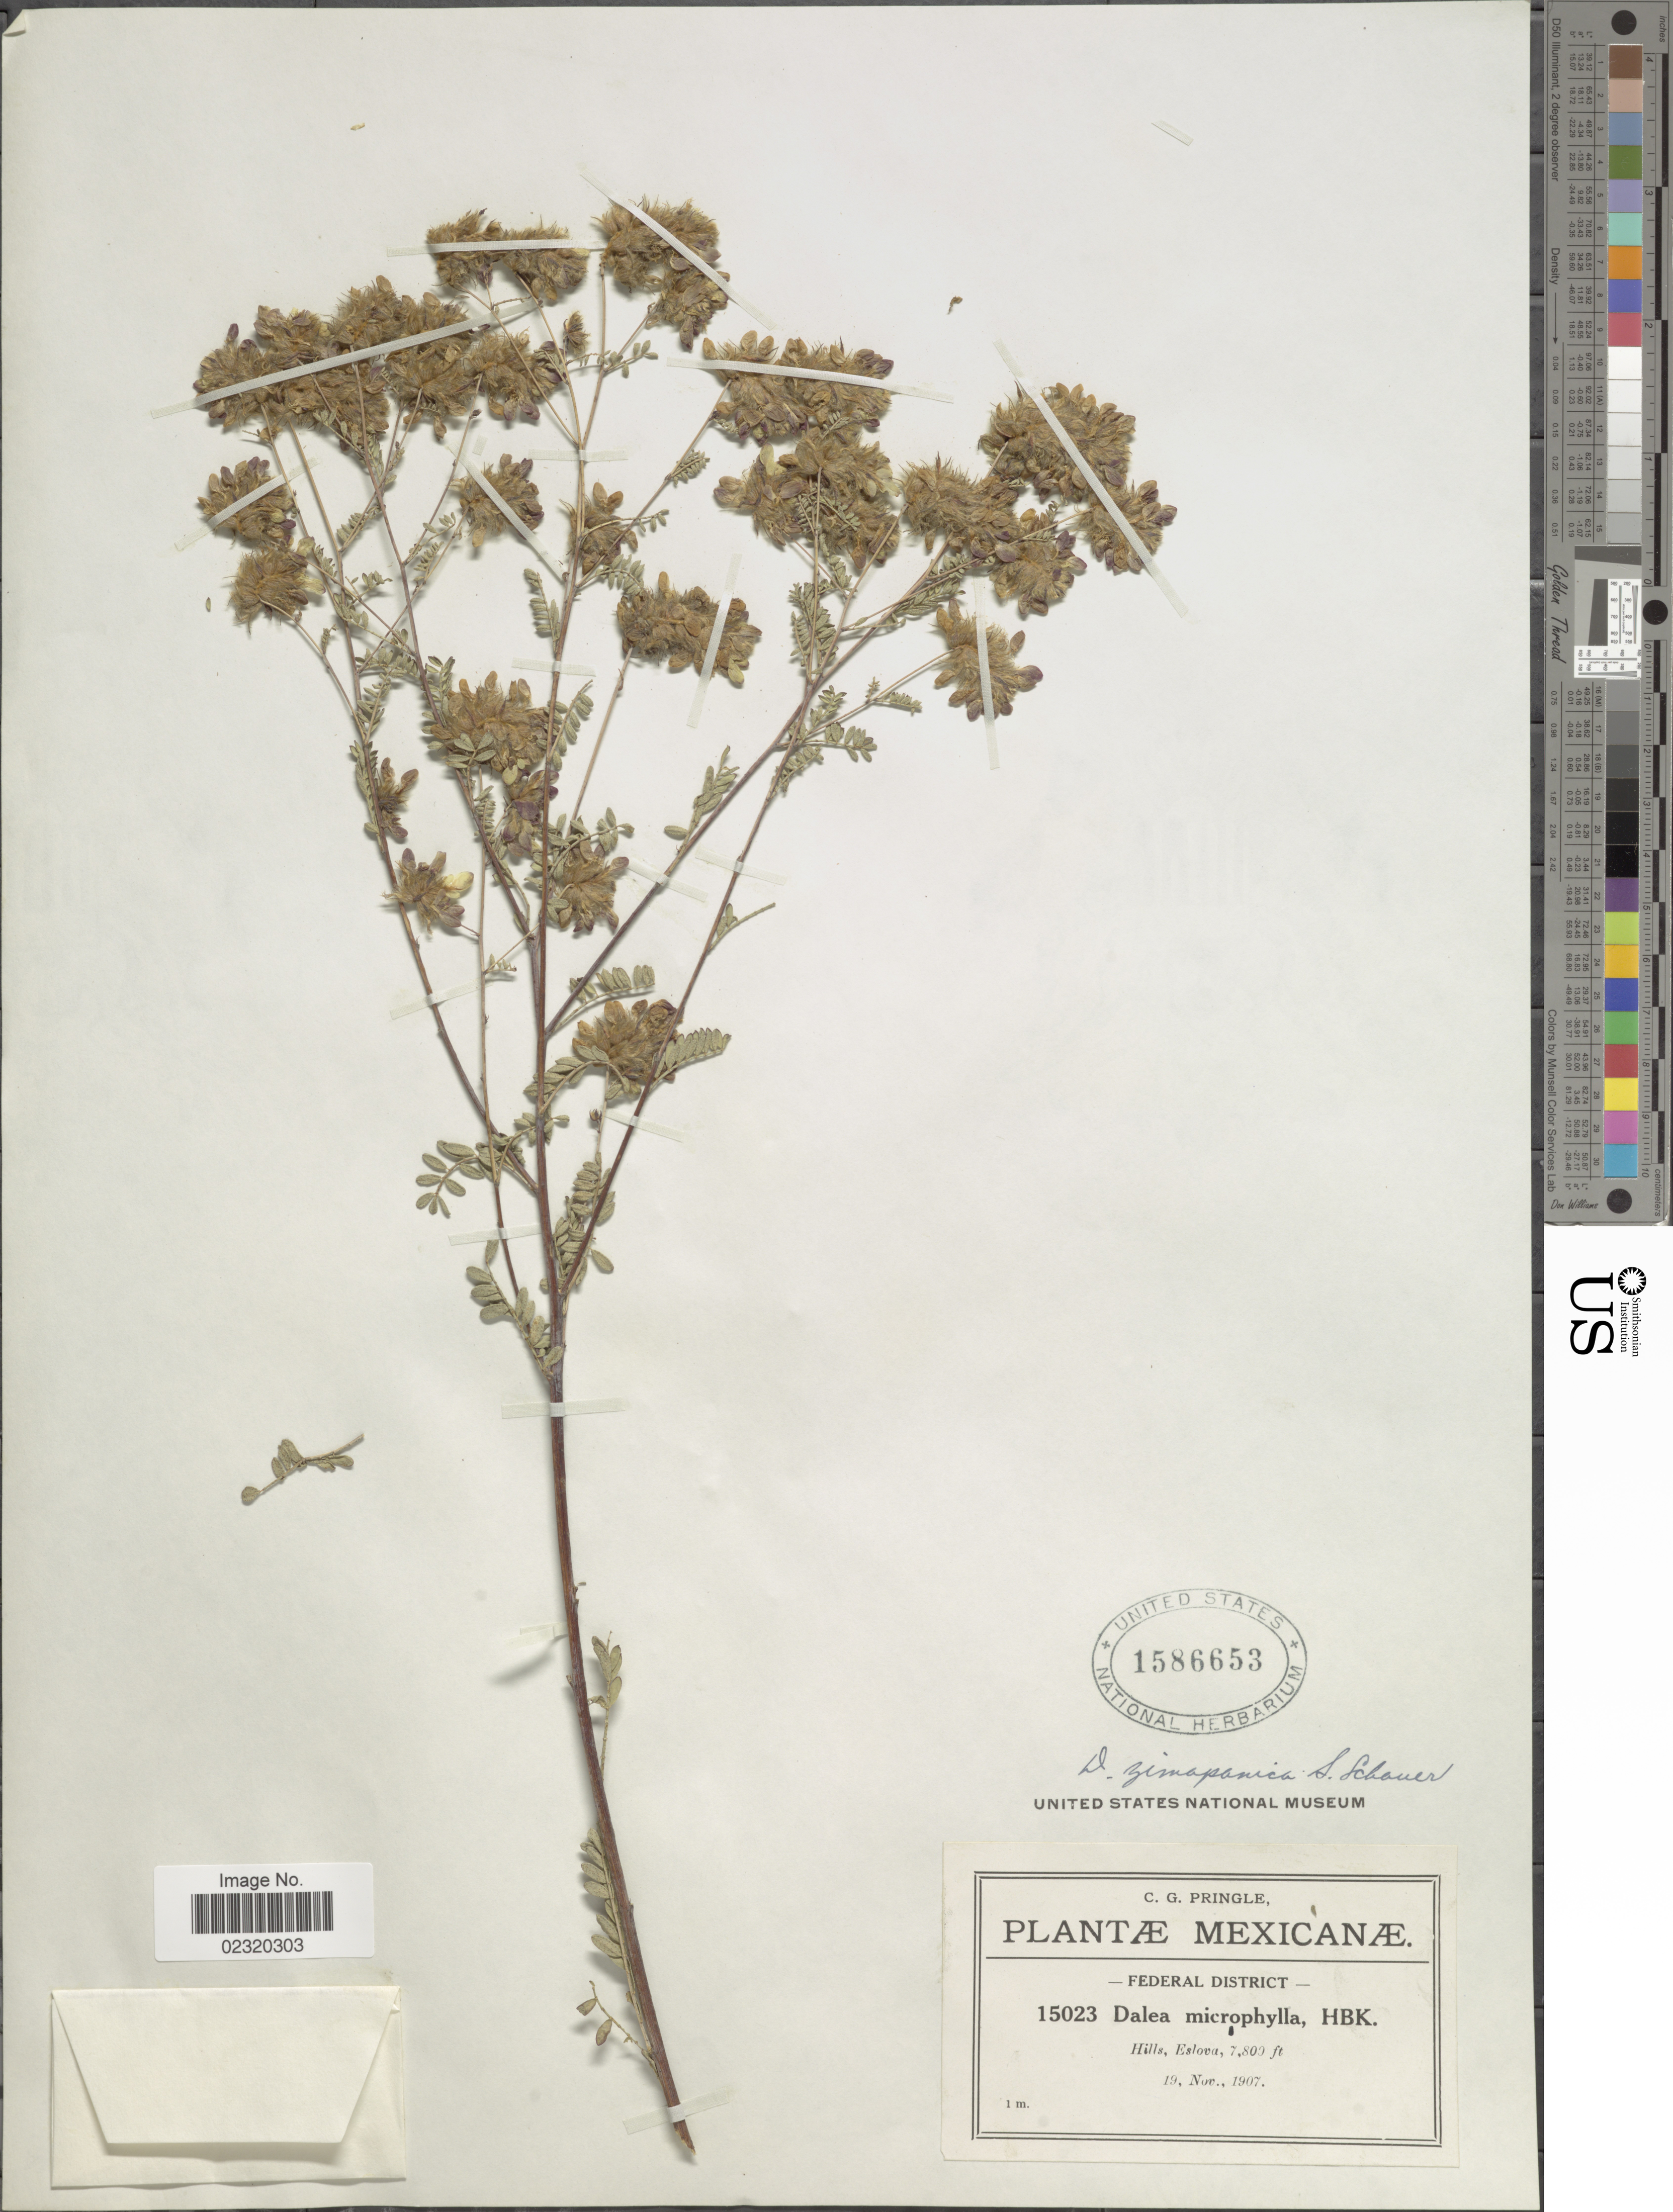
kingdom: Plantae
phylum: Tracheophyta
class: Magnoliopsida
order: Fabales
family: Fabaceae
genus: Dalea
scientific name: Dalea zimapanica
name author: S. Schauer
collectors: C. G. Pringle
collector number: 15023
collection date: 1907-11-19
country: Mexico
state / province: Distrito Federal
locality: Federal District, Hills, Eslova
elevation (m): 2380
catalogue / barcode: US 1586653